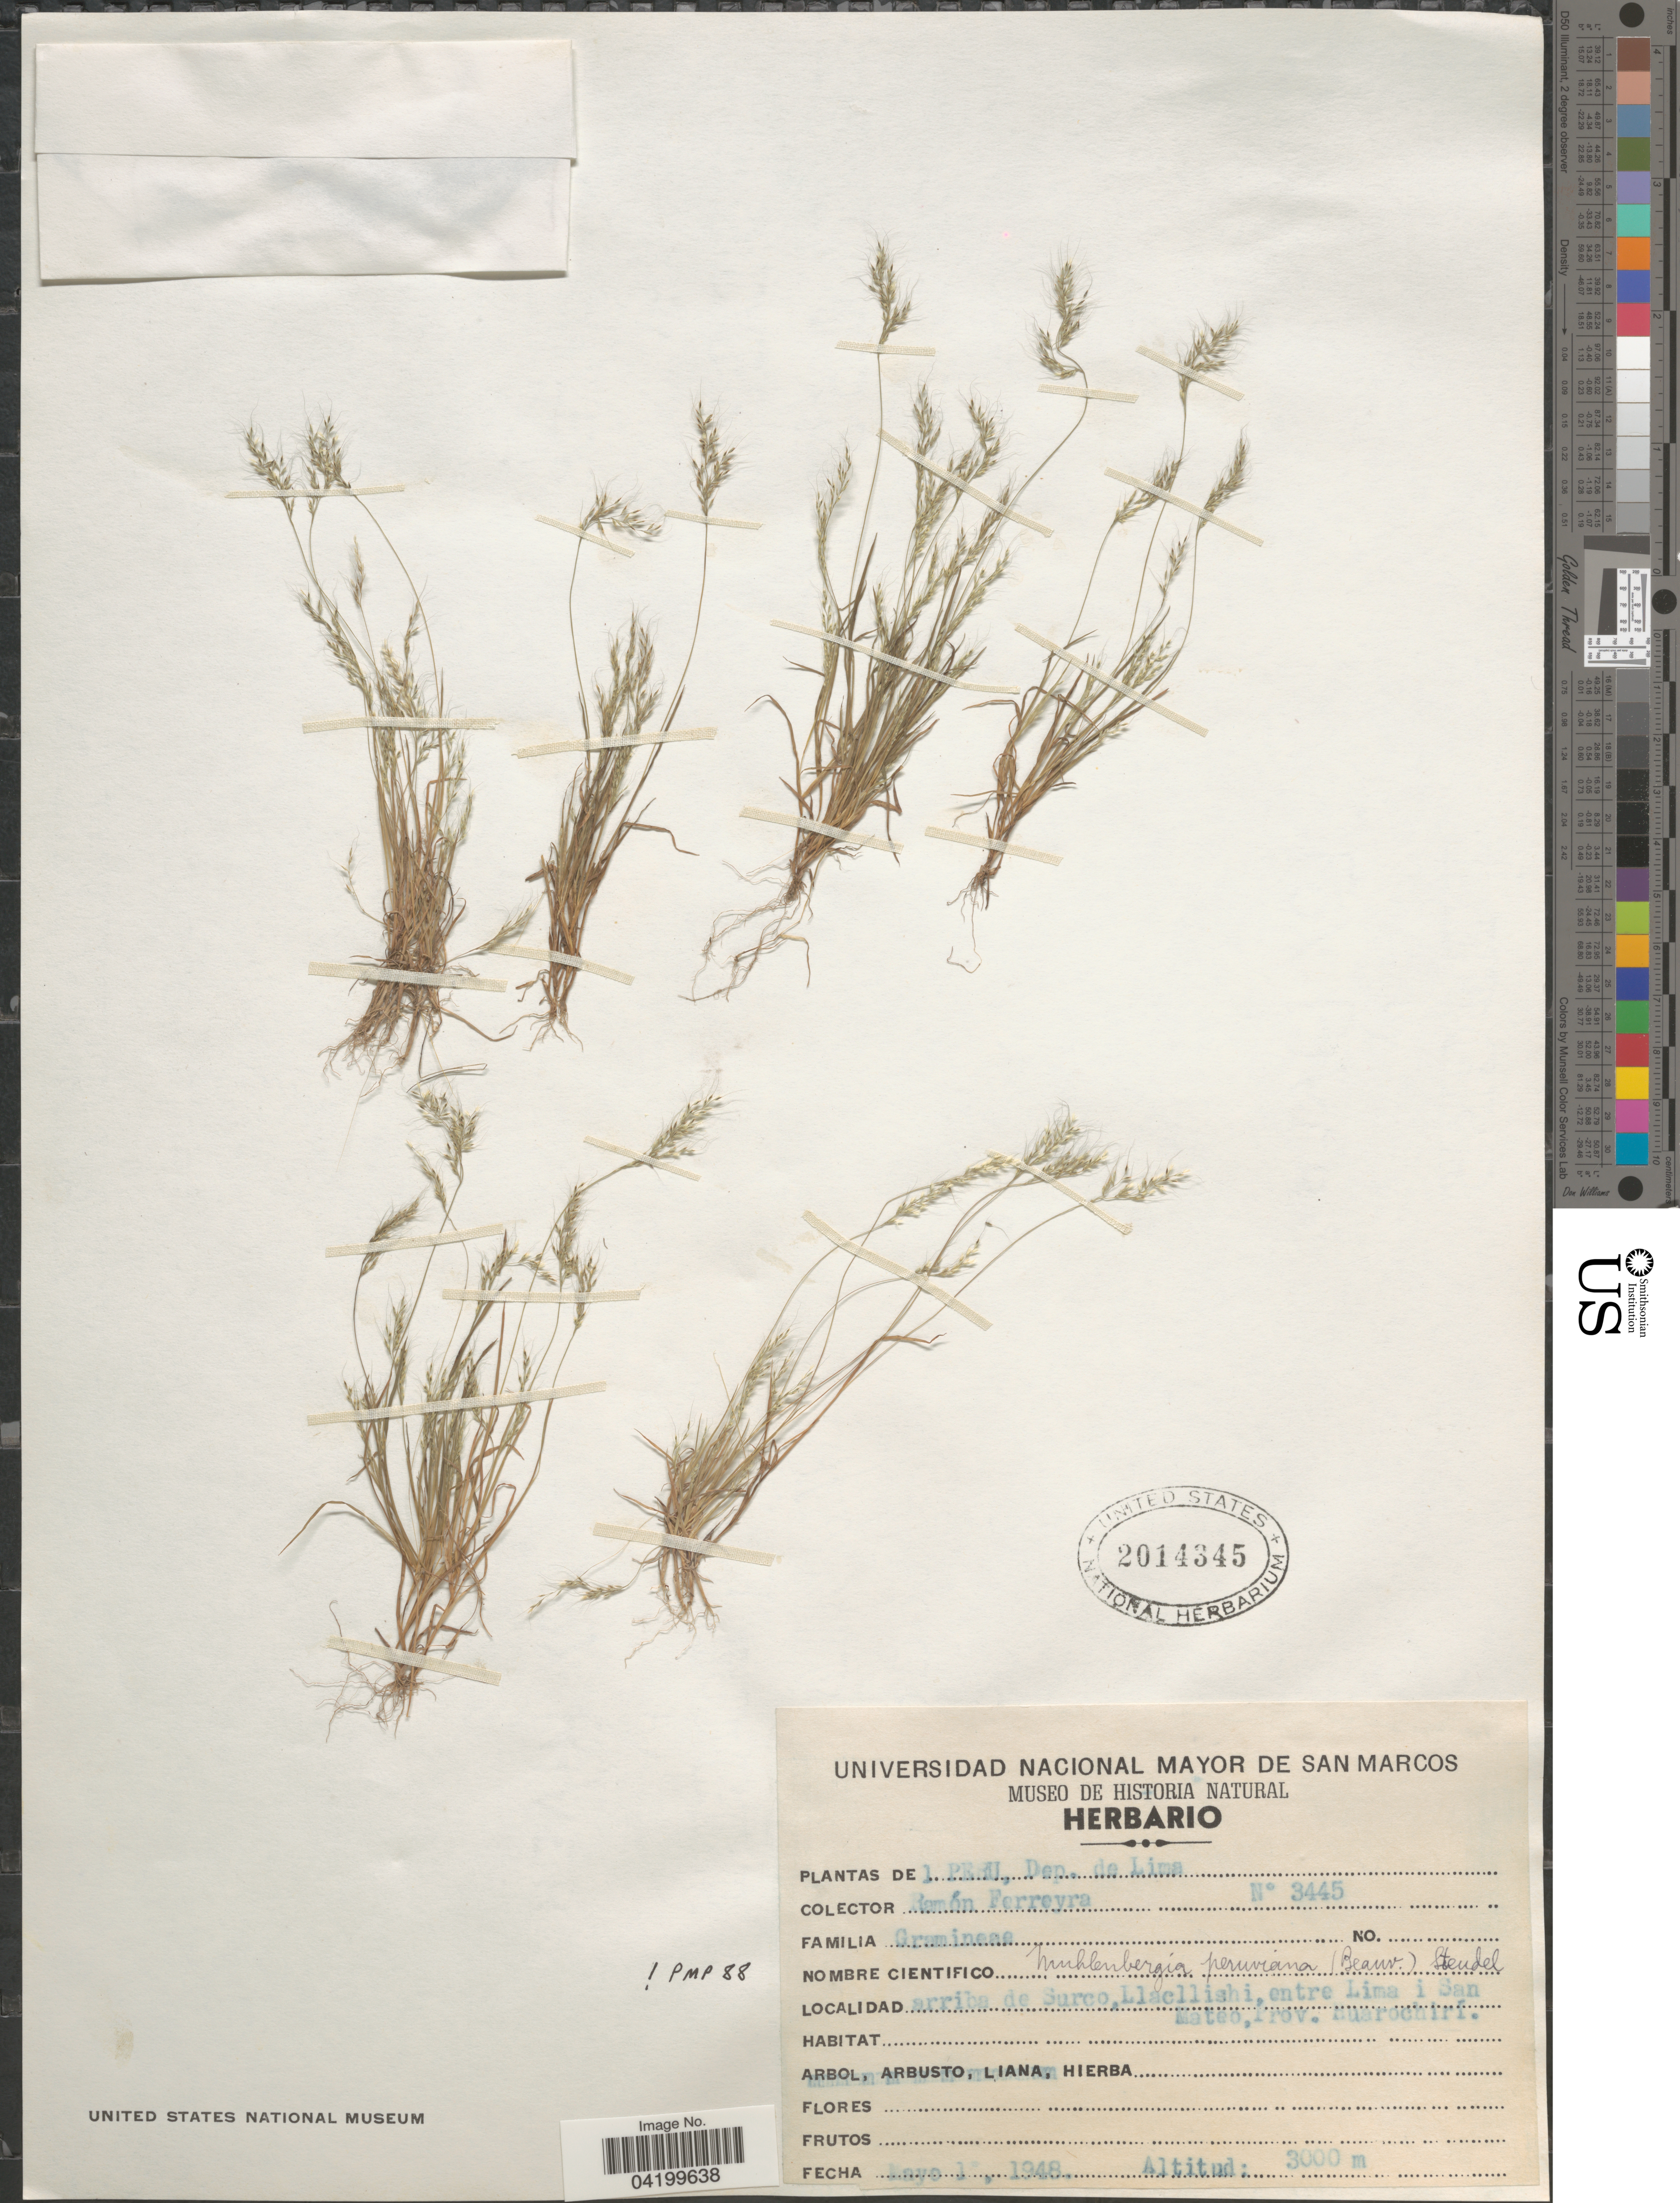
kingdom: Plantae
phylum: Tracheophyta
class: Liliopsida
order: Poales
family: Poaceae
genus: Muhlenbergia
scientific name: Muhlenbergia peruviana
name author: (P. Beauv.) Steud.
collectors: R. A. Ferreyra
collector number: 3445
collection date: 1948-05-01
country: Peru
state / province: Lima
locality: Dep. de Lima. Arriba de Surco, Llacllishi, entre Lima i San Mateo, Prov. Huarochirí.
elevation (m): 3000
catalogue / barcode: US 2014345